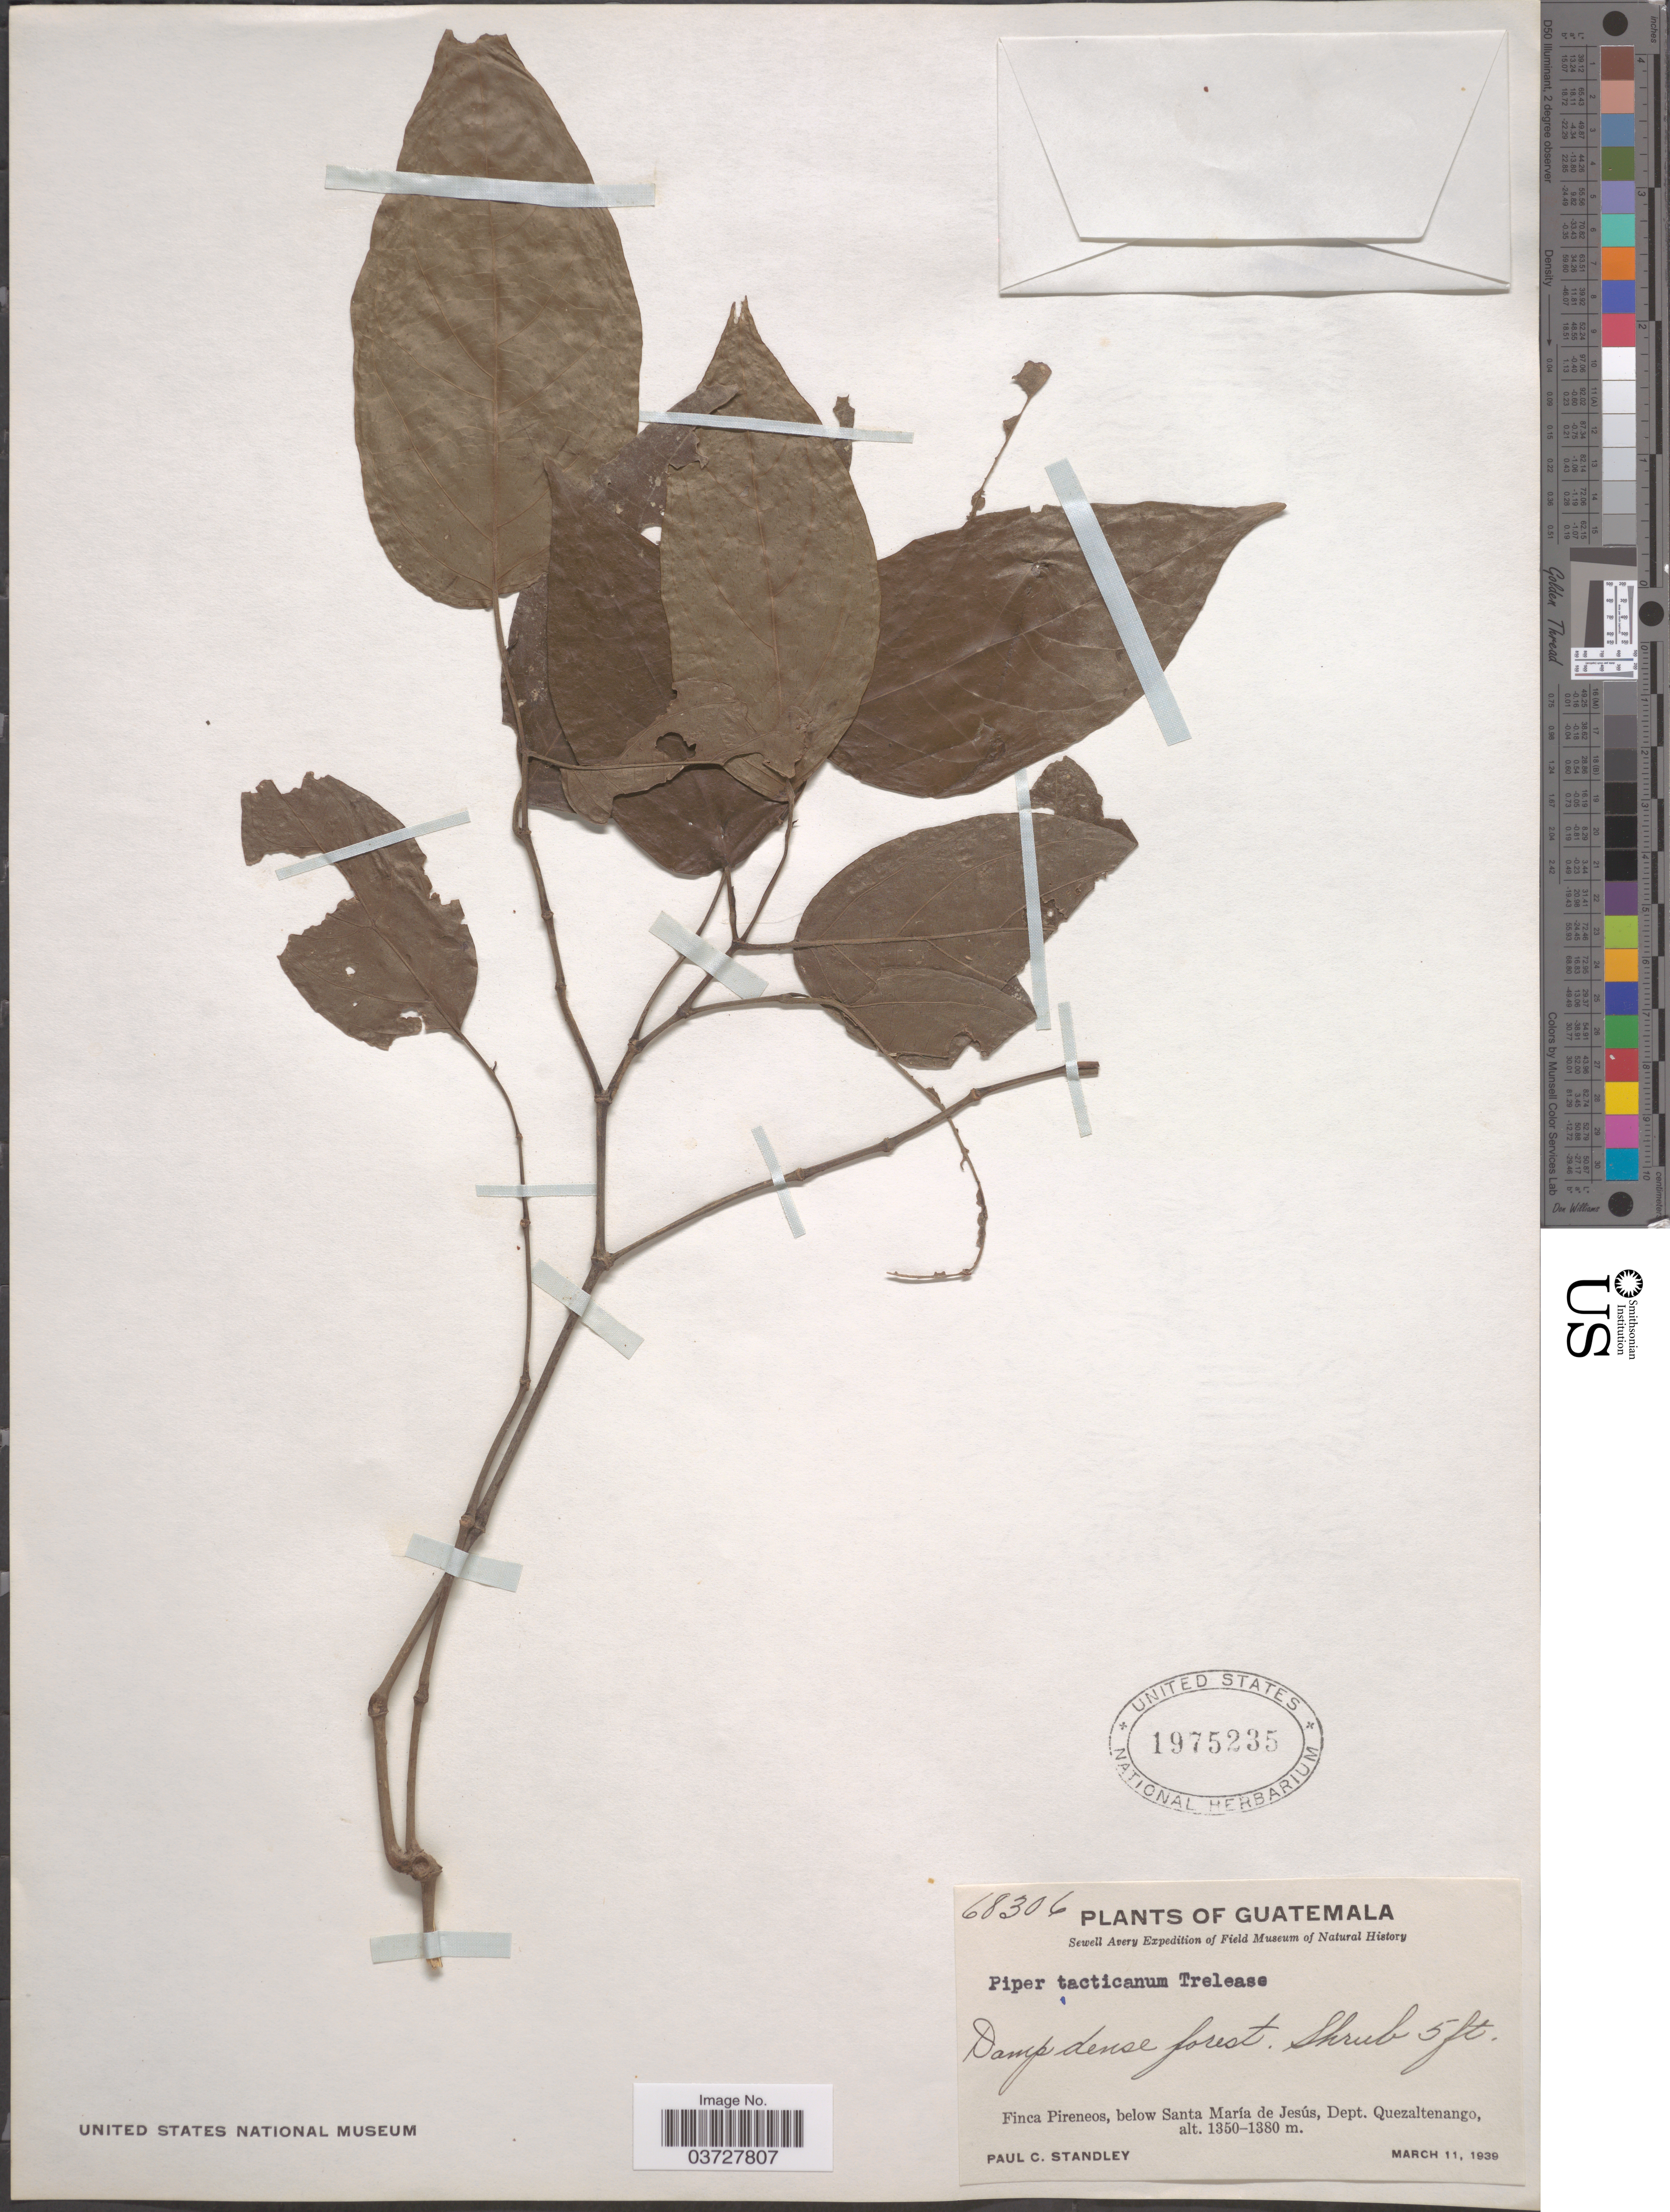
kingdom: Plantae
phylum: Tracheophyta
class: Magnoliopsida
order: Piperales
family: Piperaceae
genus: Piper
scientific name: Piper tacticanum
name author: Trel. & Standl.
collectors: P. C. Standley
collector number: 68306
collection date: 1939-03-11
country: Guatemala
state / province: Quetzaltenango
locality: Finca Pireneos, below Santa María de Jesús, Dept. Quezaltenango.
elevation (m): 1350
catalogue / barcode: US 1975235